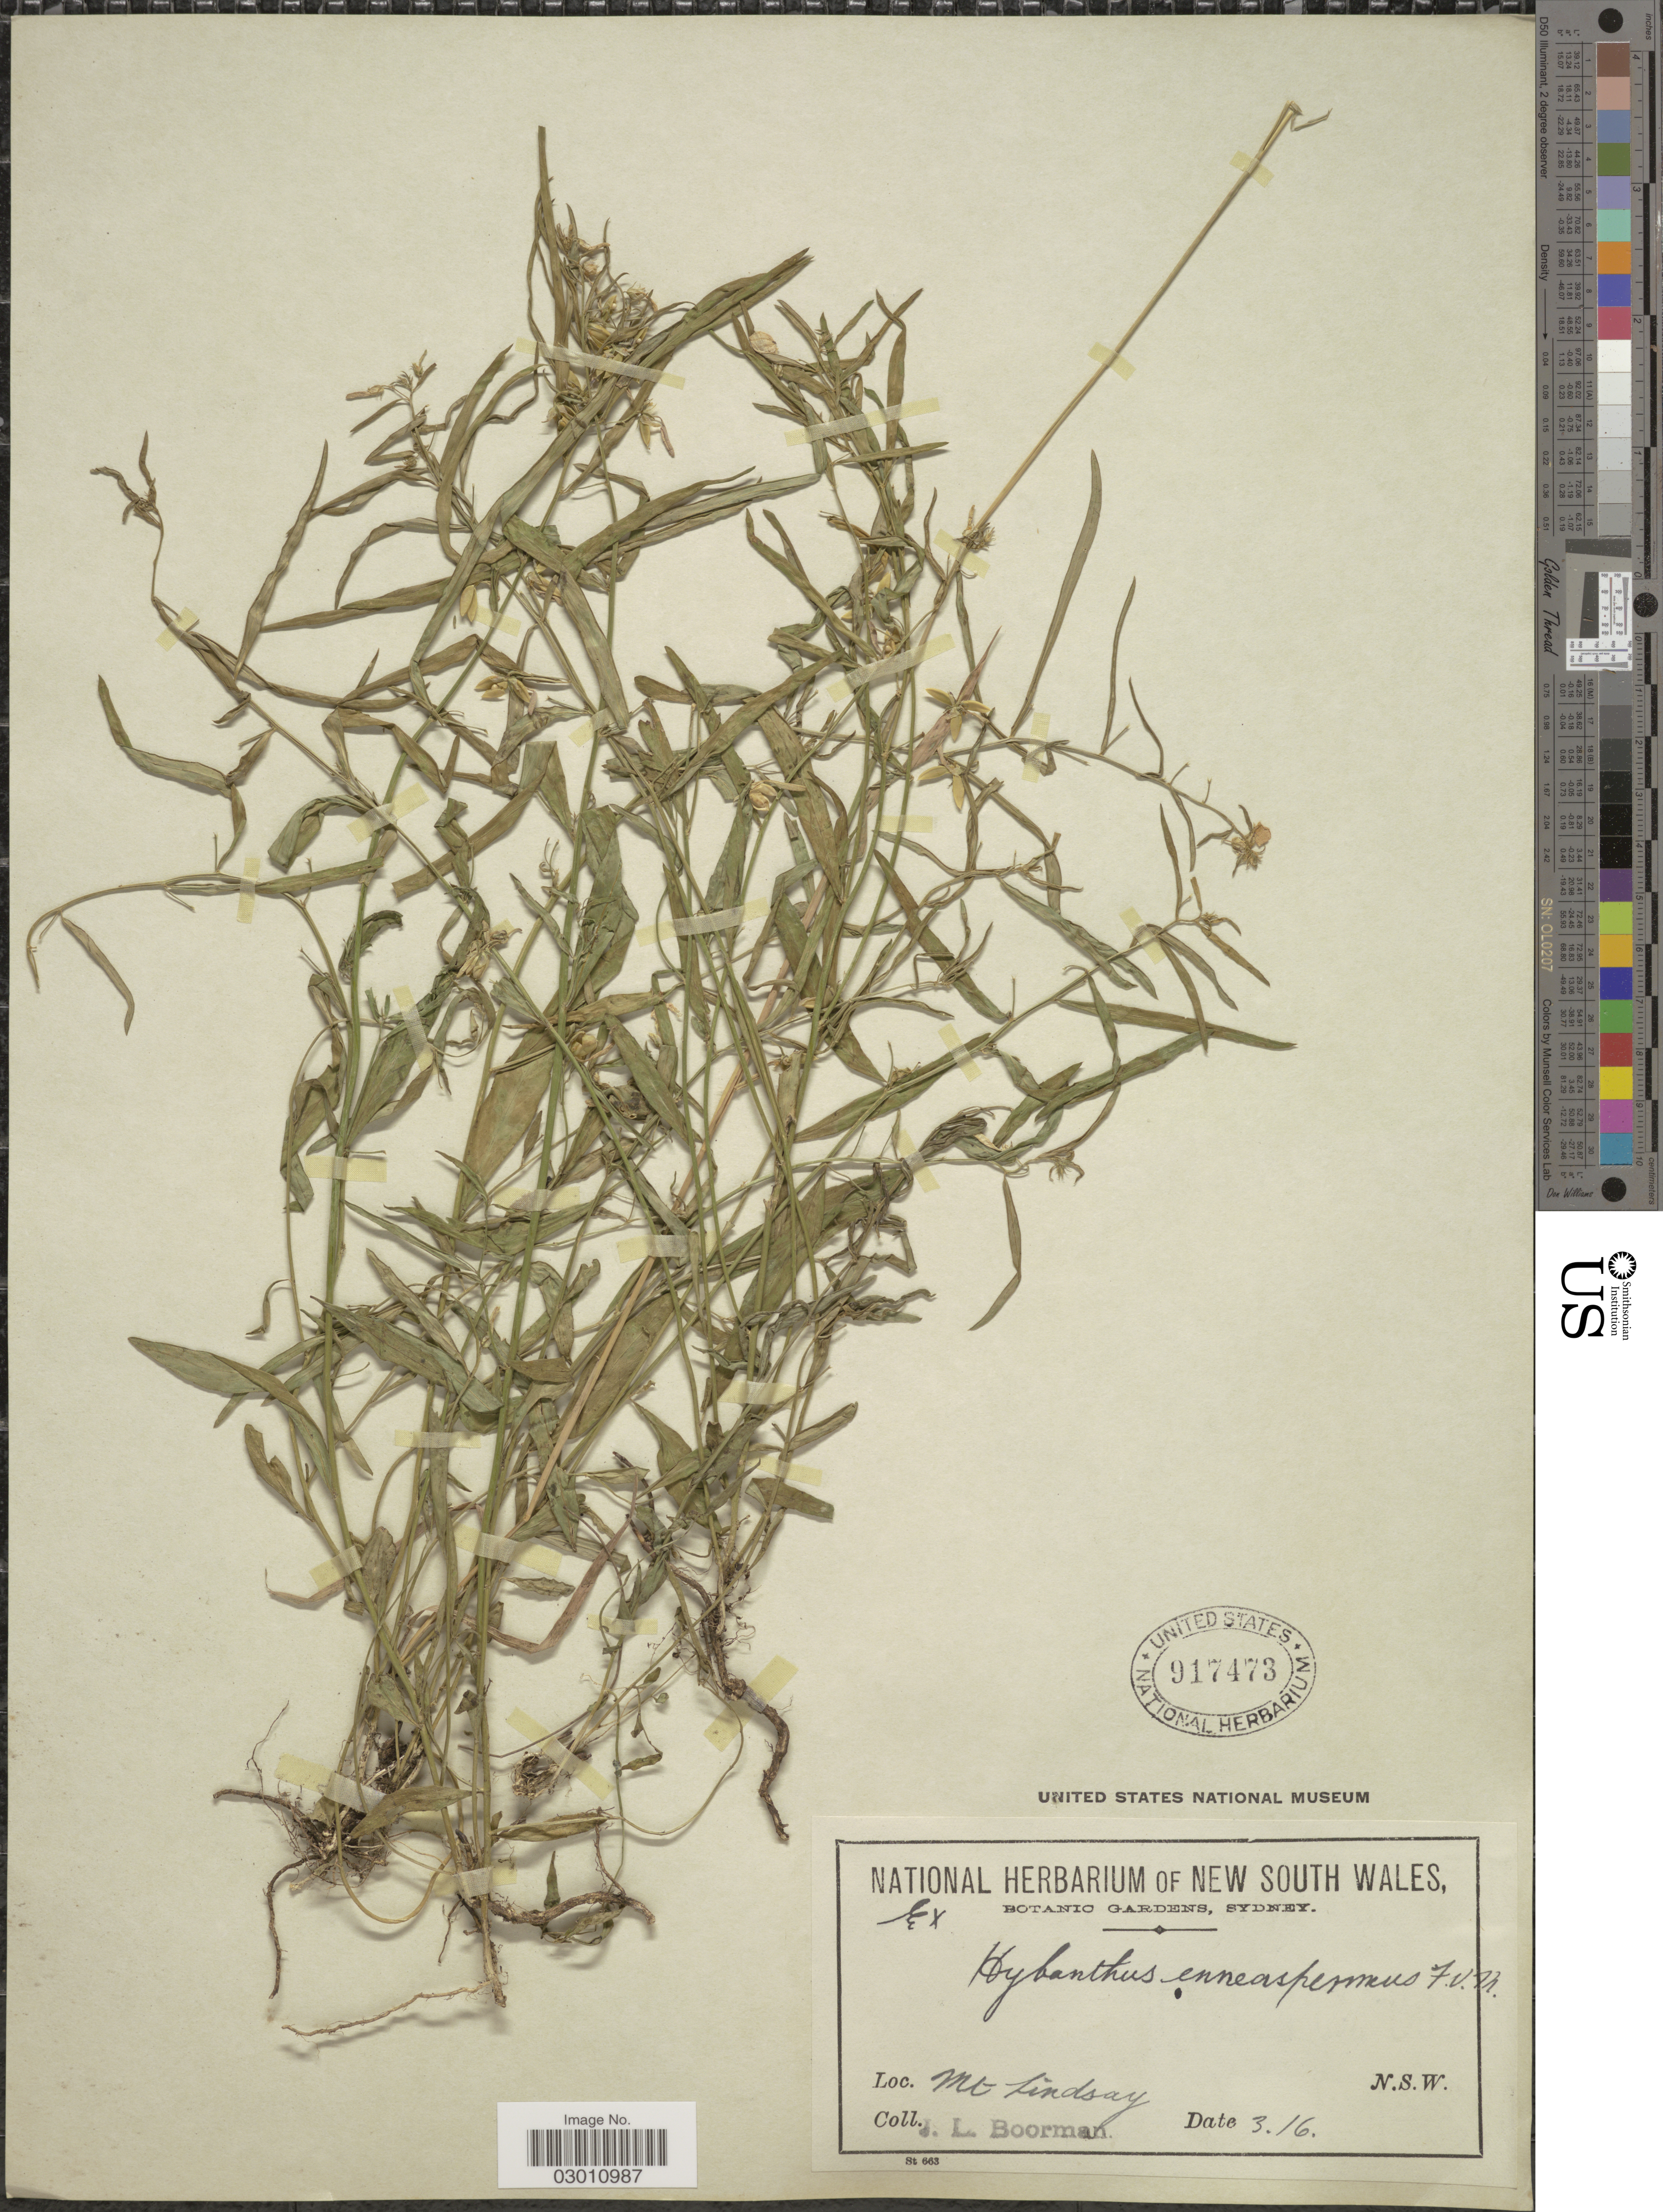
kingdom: Plantae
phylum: Tracheophyta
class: Magnoliopsida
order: Malpighiales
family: Violaceae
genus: Pigea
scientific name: Pigea enneasperma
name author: (L.) P.I. Forst.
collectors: J. Boorman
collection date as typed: Transcribed d/m/y: /3/16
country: Australia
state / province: New South Wales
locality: Mt. Lindsay.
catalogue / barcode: US 917473